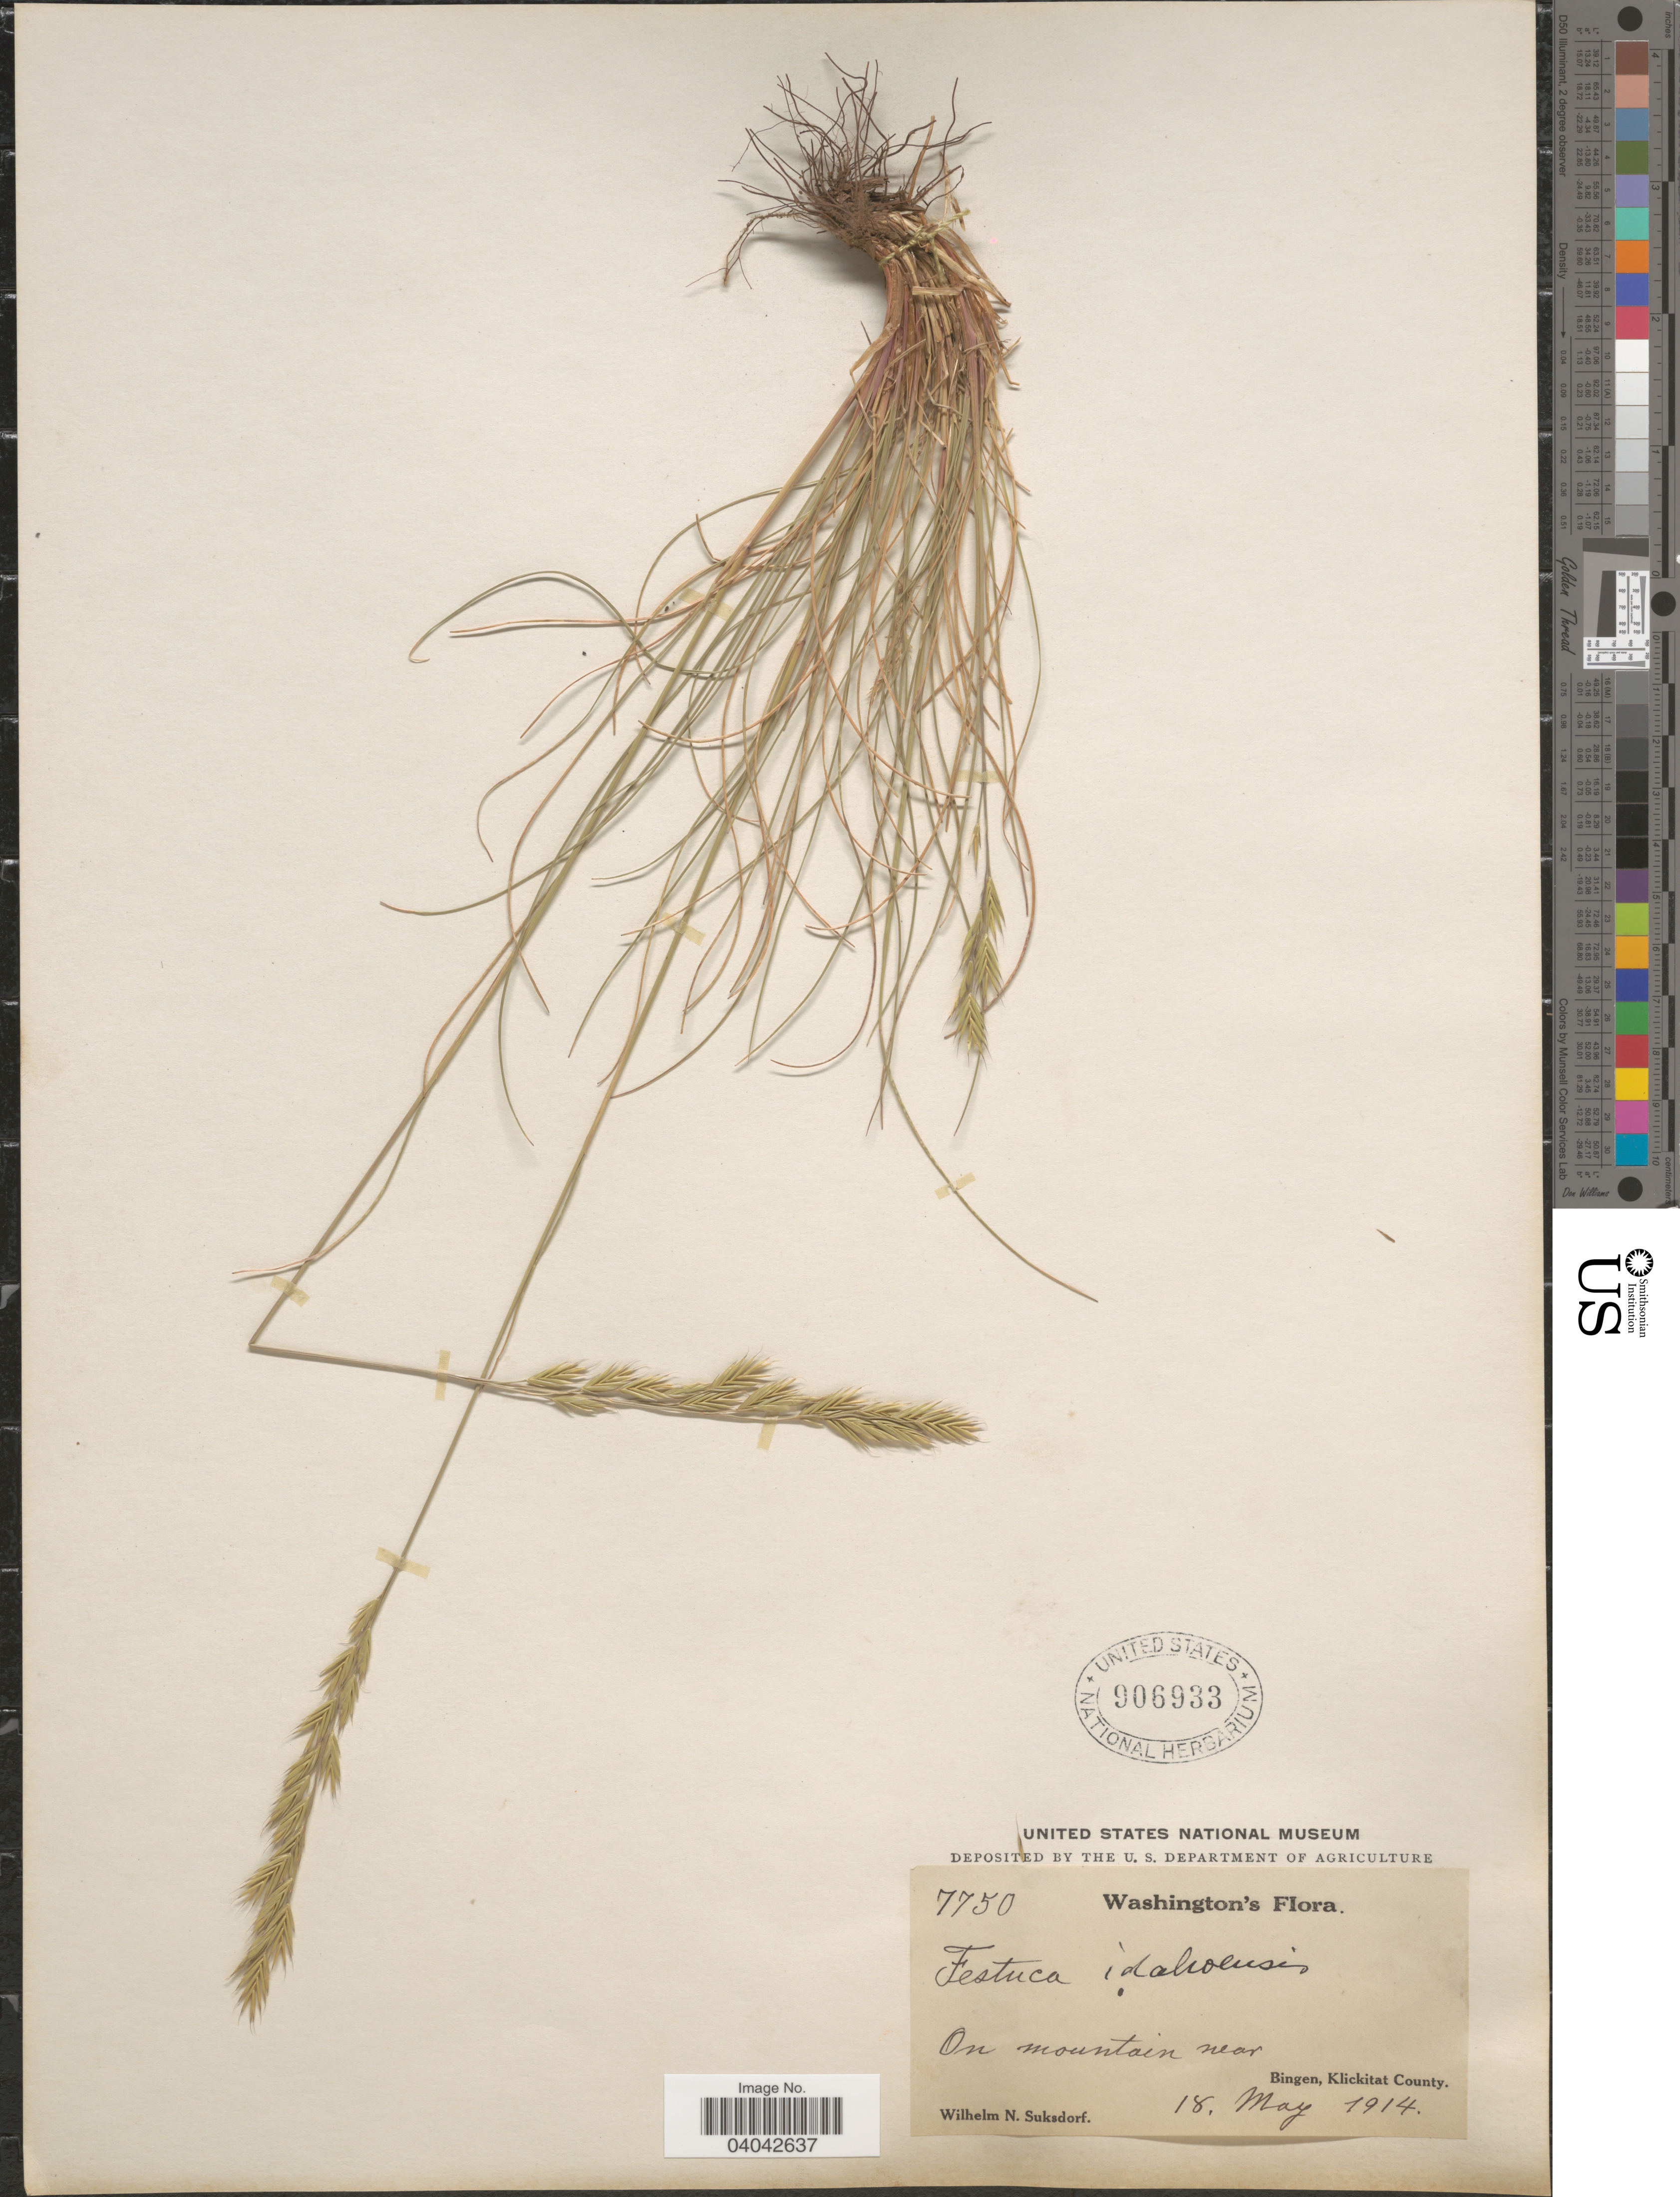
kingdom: Plantae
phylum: Tracheophyta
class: Liliopsida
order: Poales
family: Poaceae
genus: Festuca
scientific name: Festuca idahoensis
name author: Elmer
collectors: W. N. Suksdorf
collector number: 7750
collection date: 1914-05-18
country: United States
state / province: Washington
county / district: Klickitat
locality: On mountain near Bingen, Klickitat County.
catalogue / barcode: US 906933